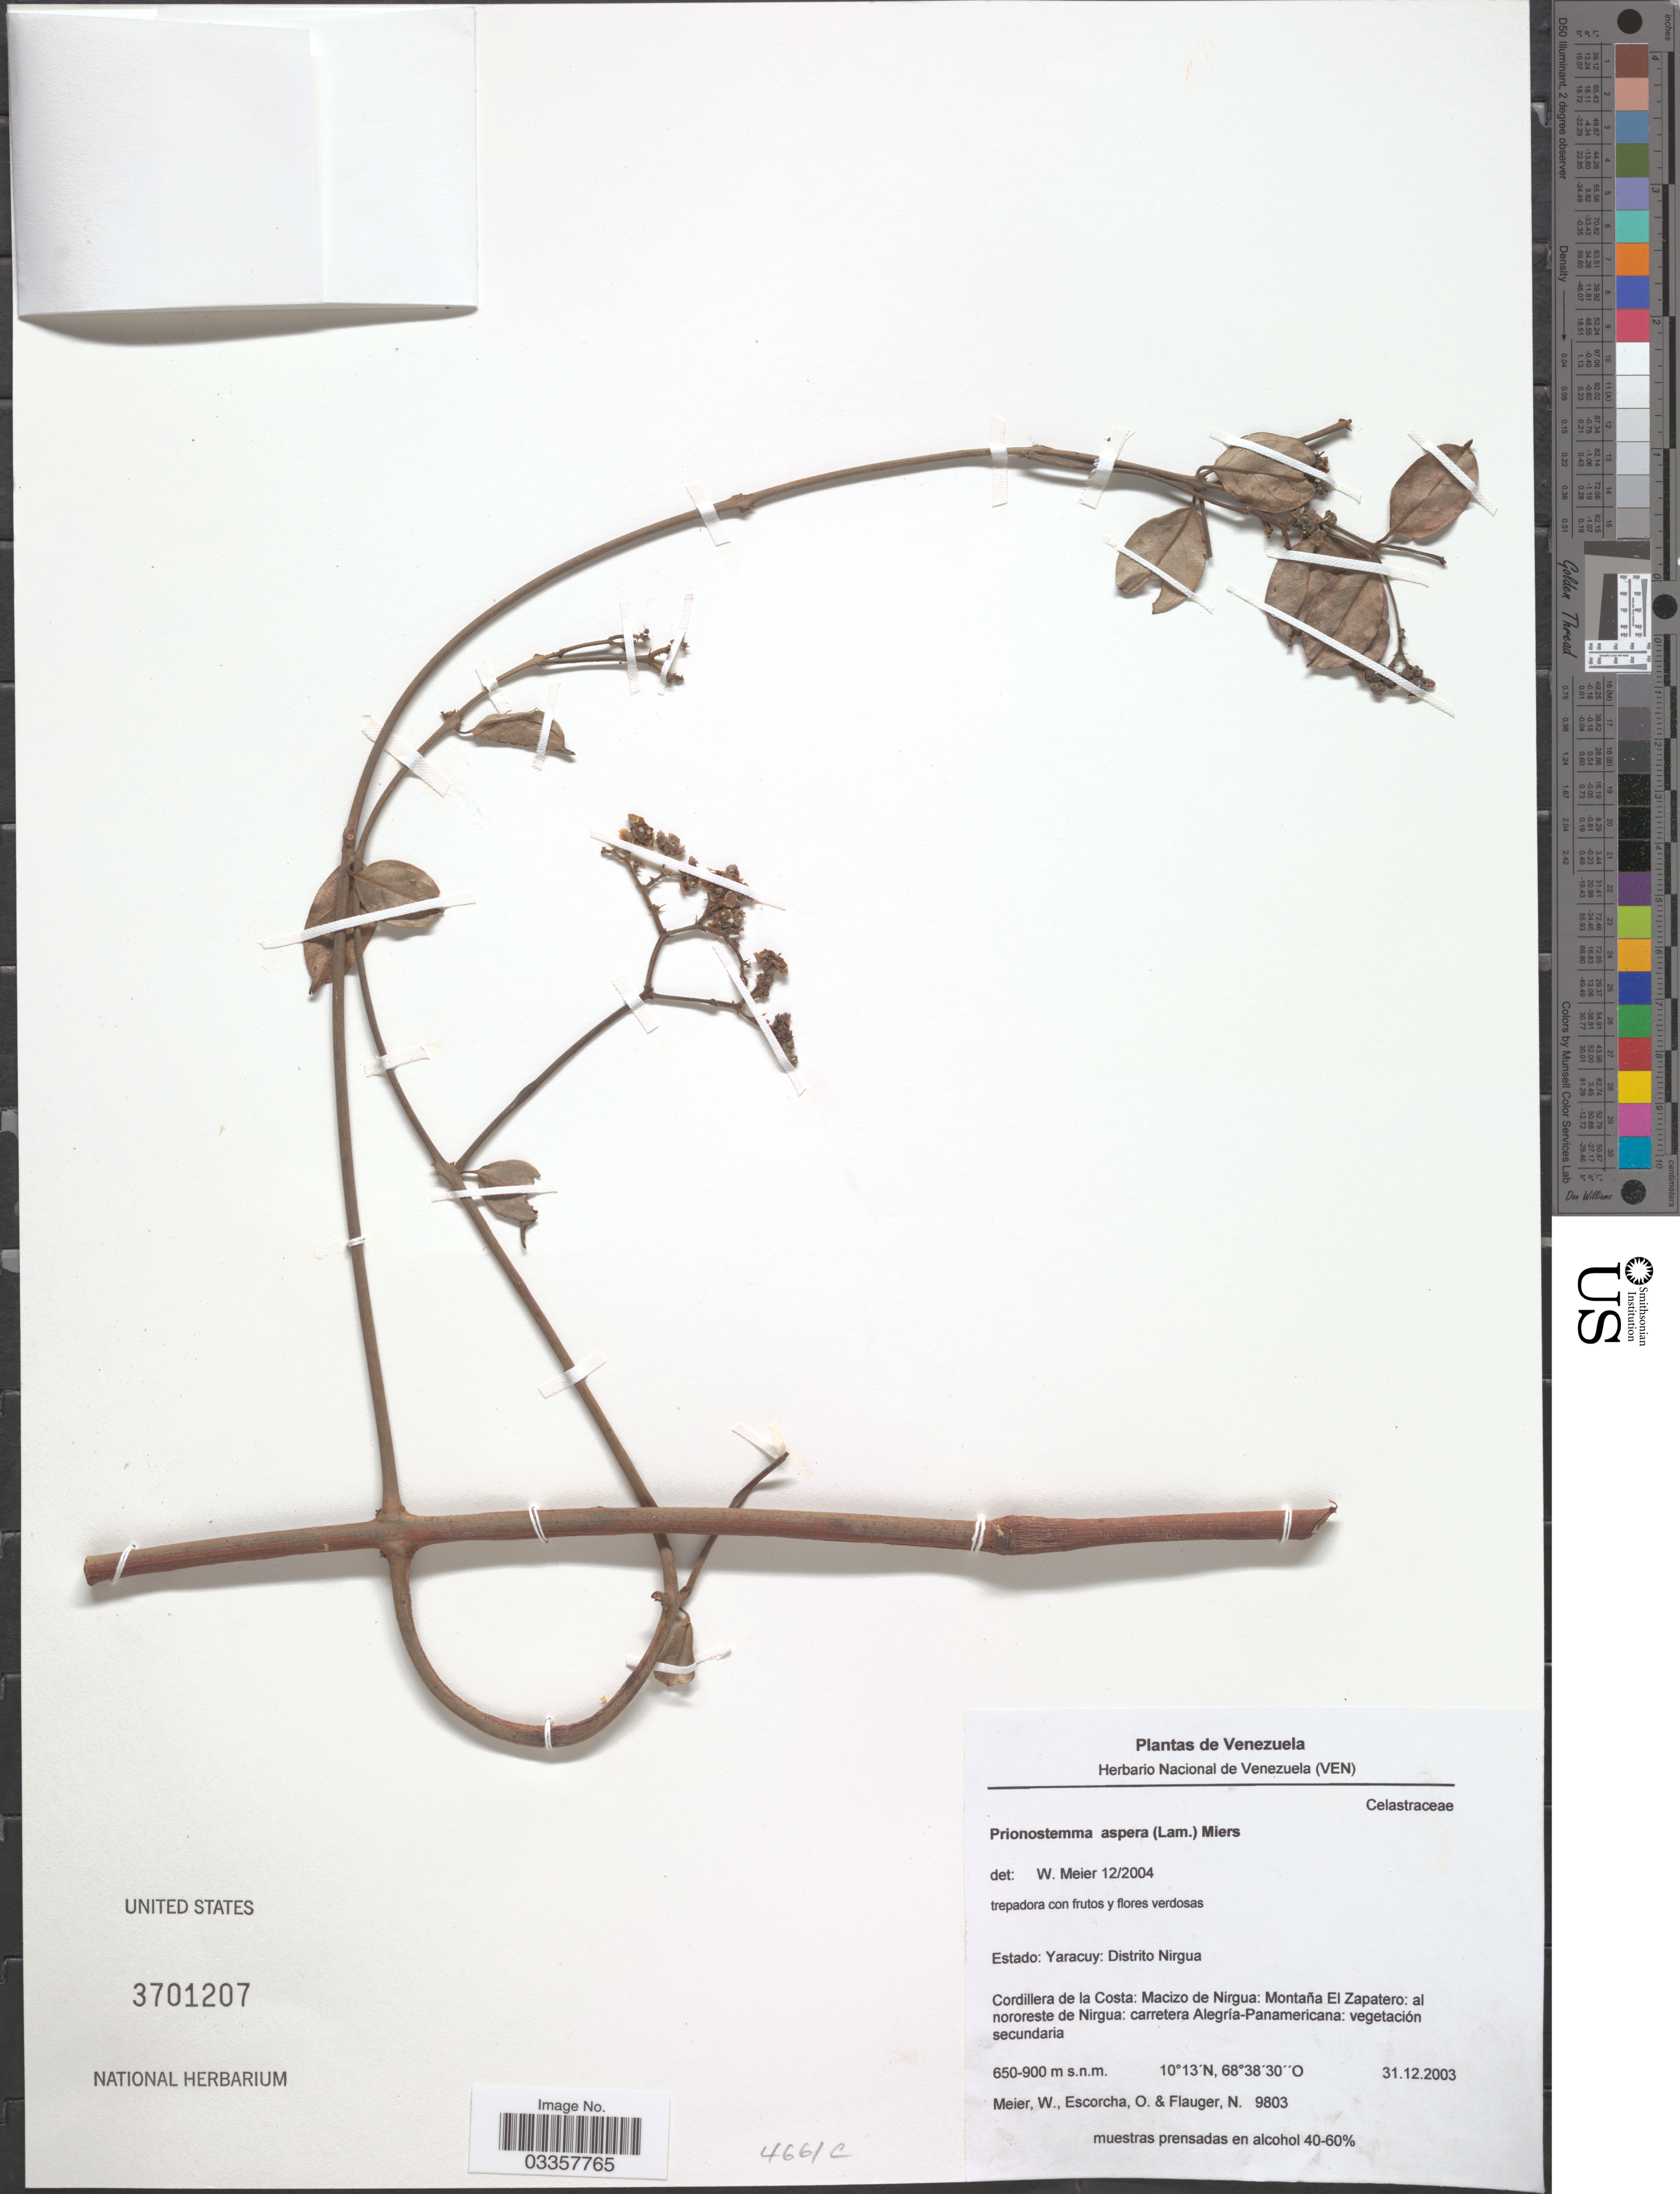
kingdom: Plantae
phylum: Tracheophyta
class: Magnoliopsida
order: Celastrales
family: Celastraceae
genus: Prionostemma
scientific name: Prionostemma aspera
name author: (Lam.) Miers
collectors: W. Meier, O. Escorcha & N. Flauger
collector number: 9803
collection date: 2003-12-31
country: Venezuela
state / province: Yaracuy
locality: Distrito Nirgua. Cordillera de la Costa: Macizo de Nirgua: Montaña El Zapatero: al nororeste de Nirgua: carretera Alegría-Panamericana.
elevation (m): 650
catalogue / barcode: US 3701207